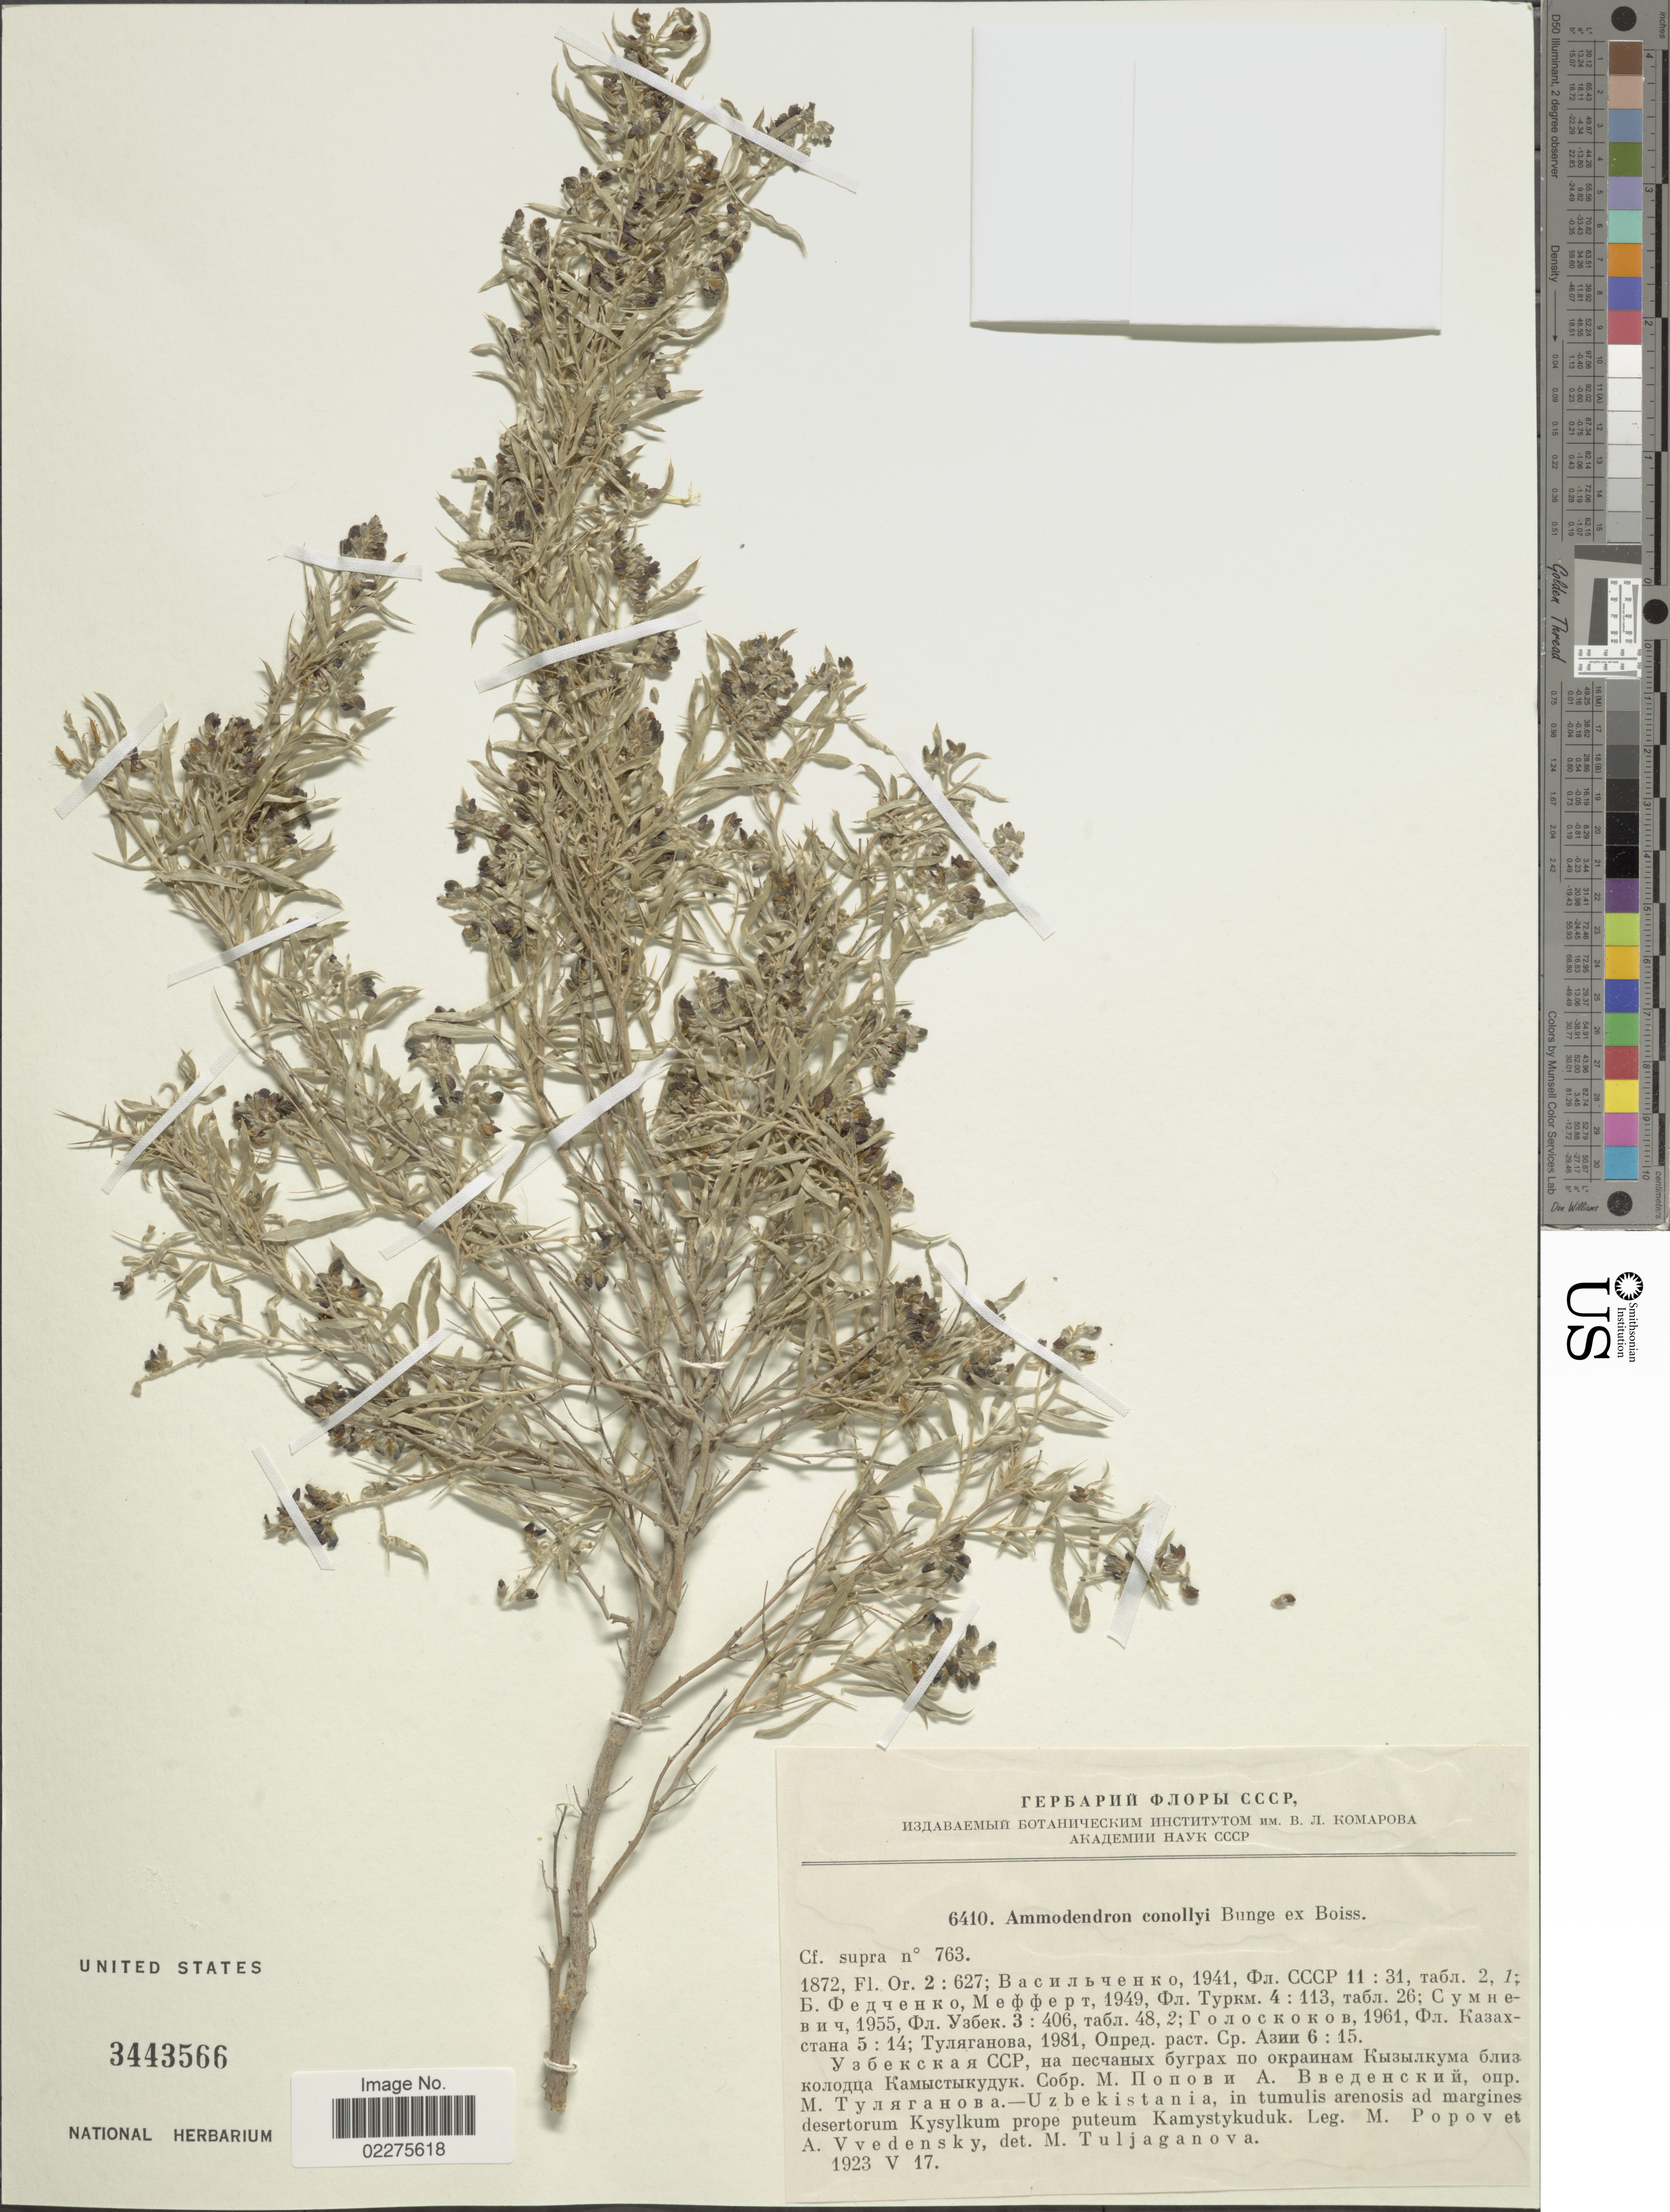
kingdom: Plantae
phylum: Tracheophyta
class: Magnoliopsida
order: Fabales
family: Fabaceae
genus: Ammodendron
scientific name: Ammodendron conollyi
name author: Bunge ex Boiss.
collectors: M. Popov & A. Vvedensky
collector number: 5410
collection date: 1923-05-17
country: Uzbekistan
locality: Ad margines desertorum Kysylkum prope puteum Kamystykuduk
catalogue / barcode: US 3443566